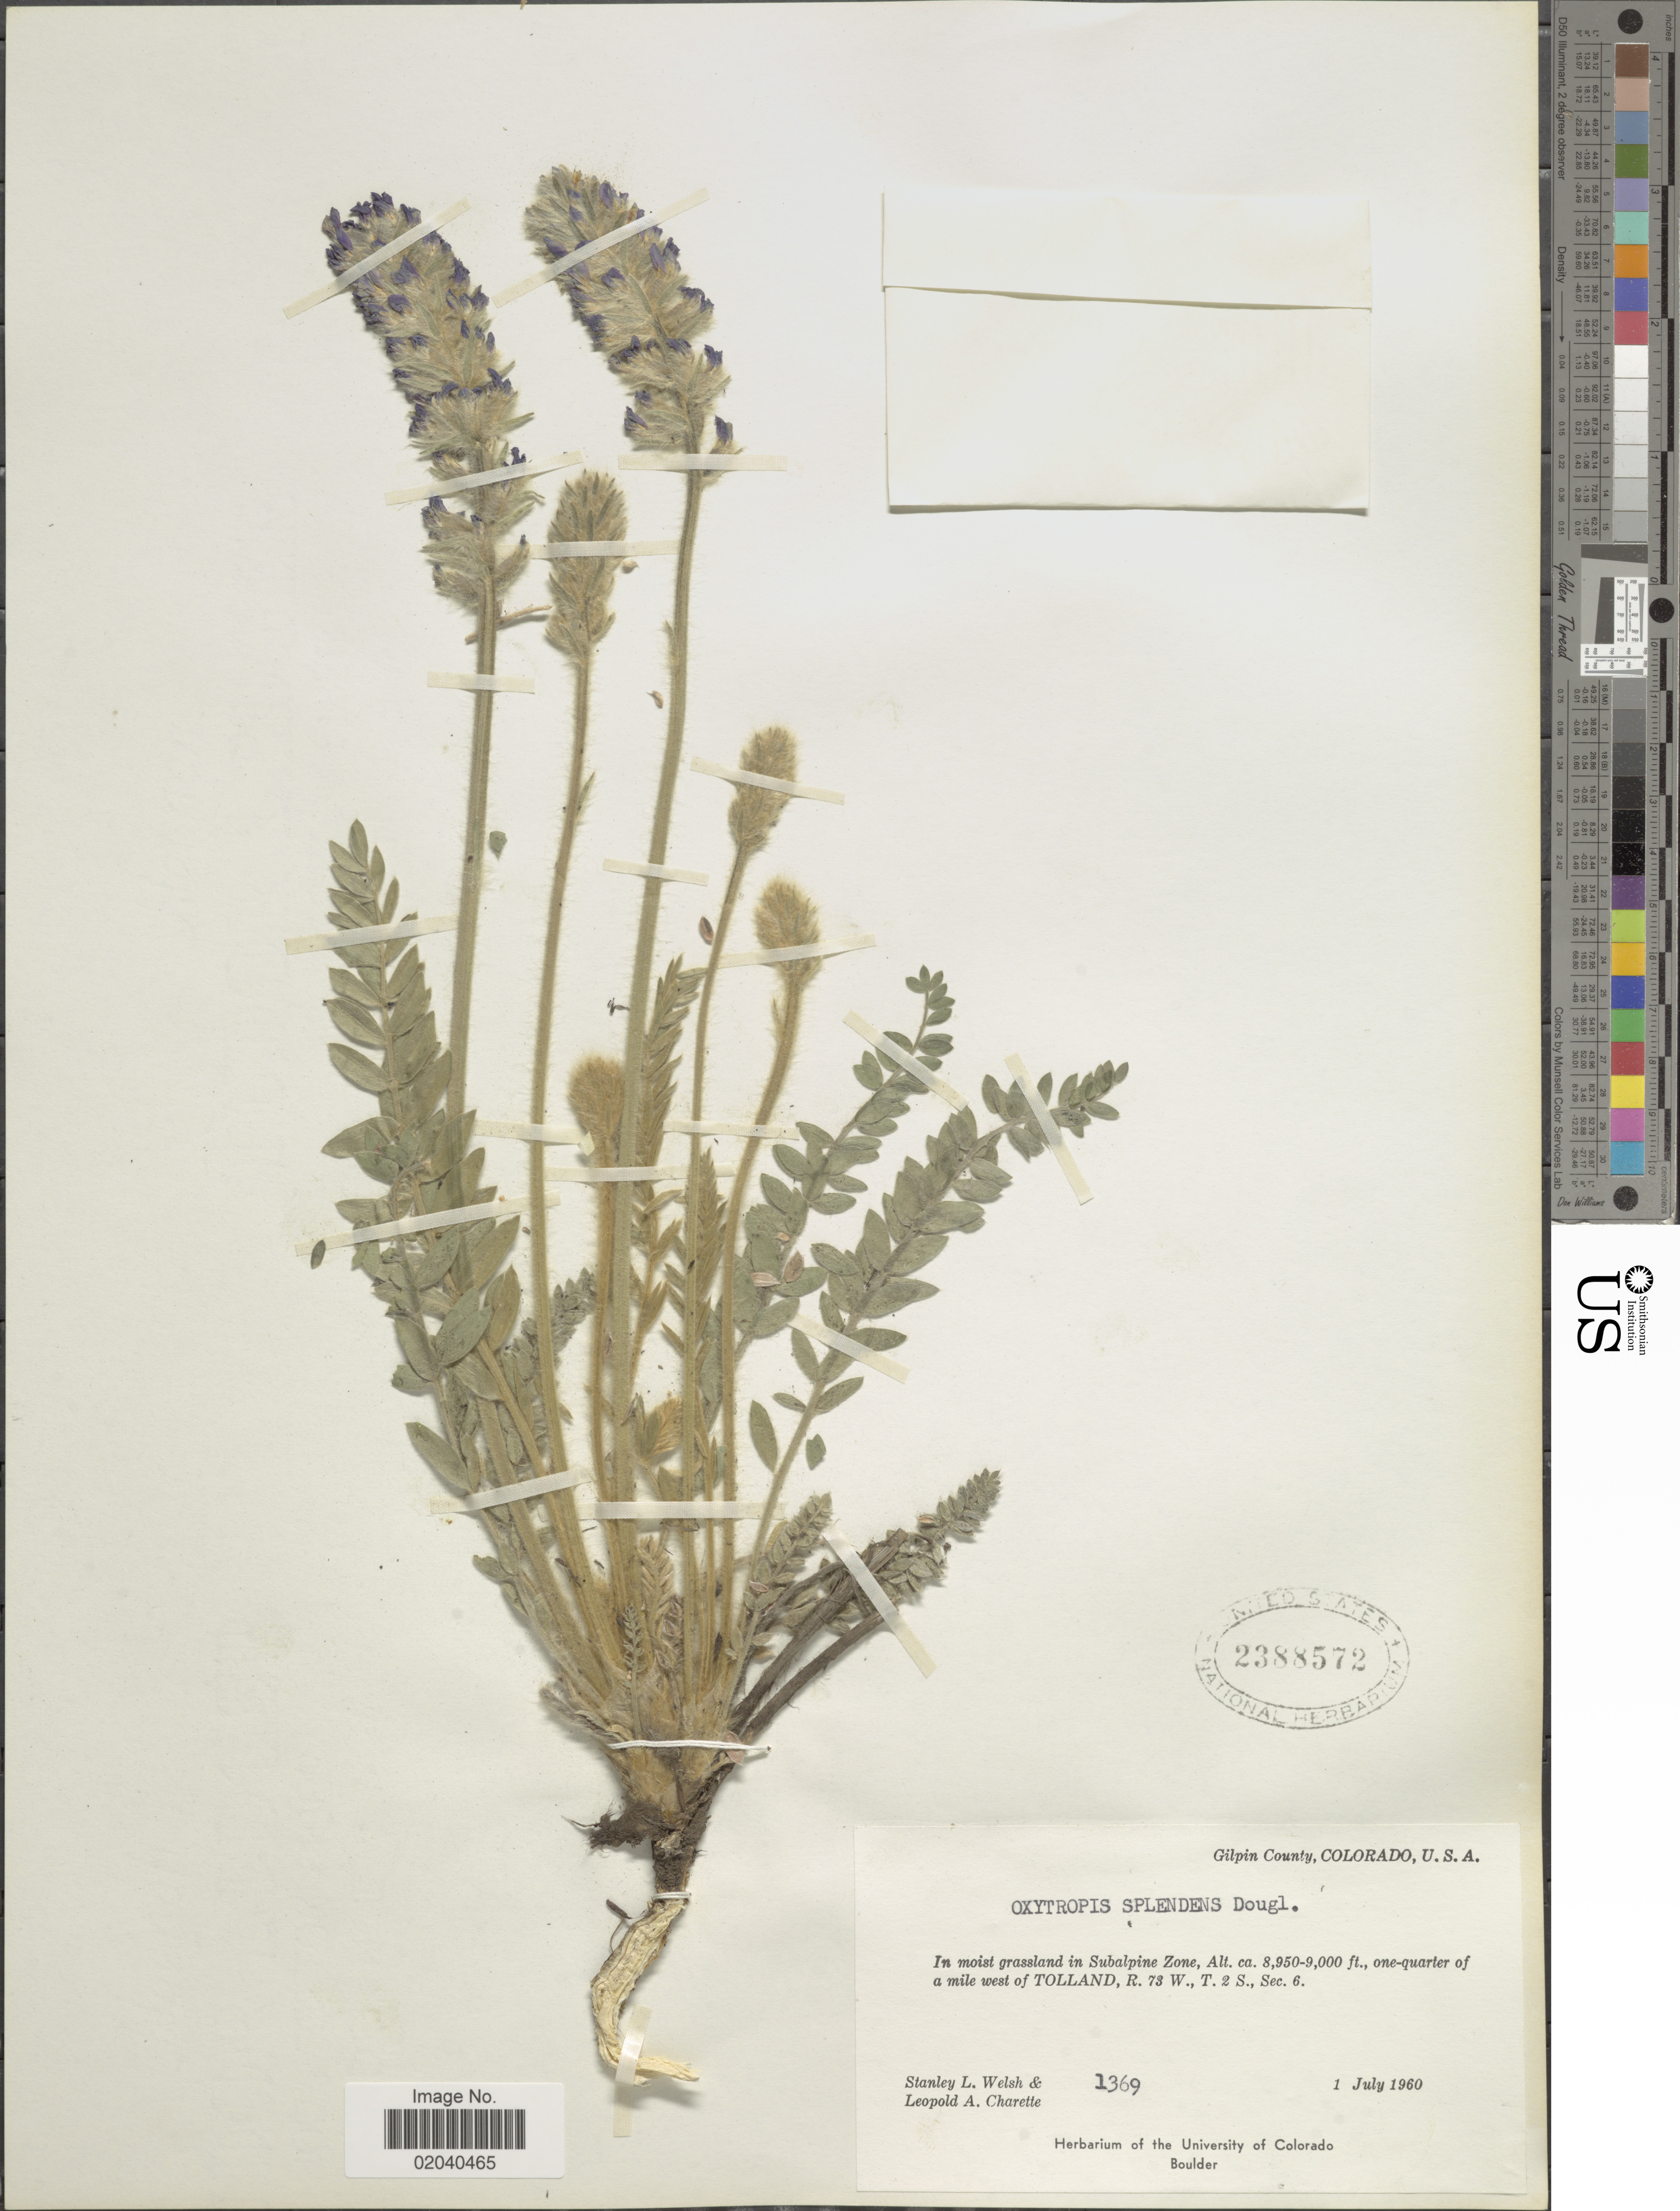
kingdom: Plantae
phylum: Tracheophyta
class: Magnoliopsida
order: Fabales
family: Fabaceae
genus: Oxytropis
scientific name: Oxytropis splendens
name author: Douglas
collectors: S. Welsh & L. A. Charette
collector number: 1369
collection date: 1960-07-01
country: United States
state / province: Colorado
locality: Gilpin County. In moist grassland in Subalpine Zone, one-quarter of a mile west of Tolland, R. 73 W., T. 2 S., Sec. 6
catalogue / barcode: US 2388572